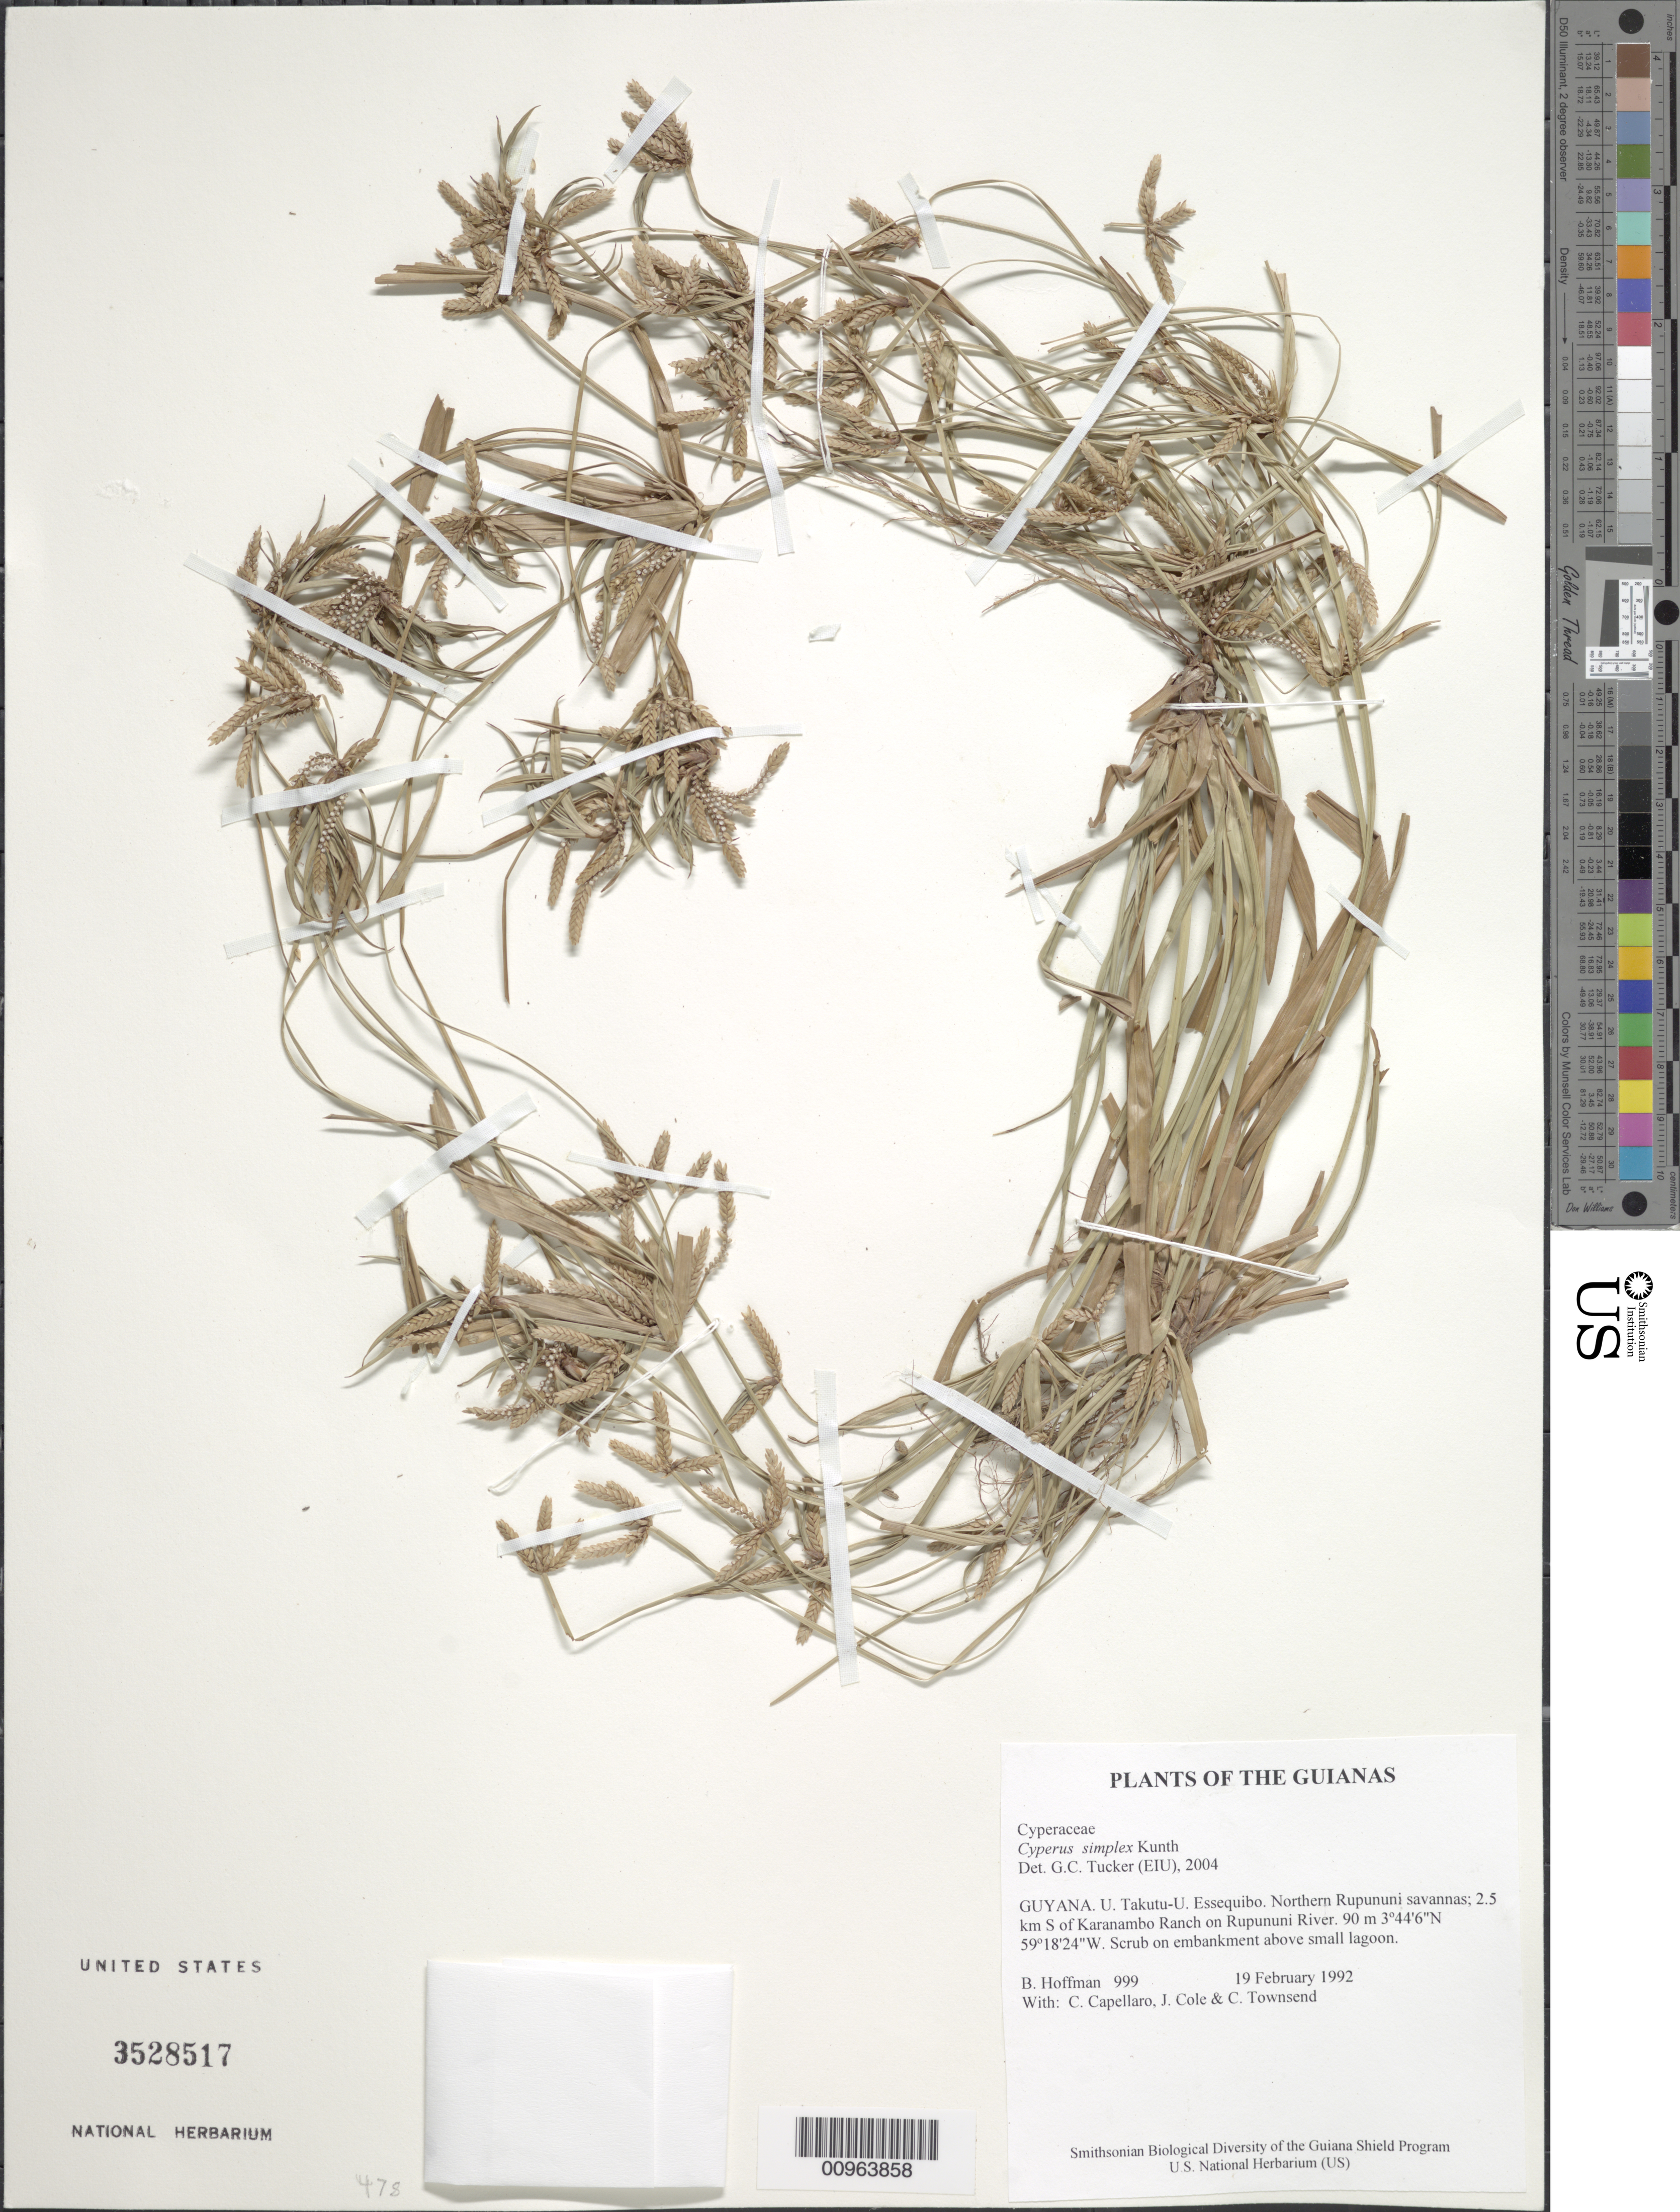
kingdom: Plantae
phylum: Tracheophyta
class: Liliopsida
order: Poales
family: Cyperaceae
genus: Cyperus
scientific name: Cyperus simplex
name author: Kunth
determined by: Tucker, G. C.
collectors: B. Hoffman, C. Capellaro, J. Cole & C. Townsend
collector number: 999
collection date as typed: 19 February 1992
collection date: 1992-02-19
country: Guyana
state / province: U. Takutu-U. Essequibo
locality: Northern Rupununi savannas; 2.5 km S of Karanambo Ranch on Rupununi River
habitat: Scrub on embankment above small lagoon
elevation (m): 90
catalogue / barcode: US 3528517